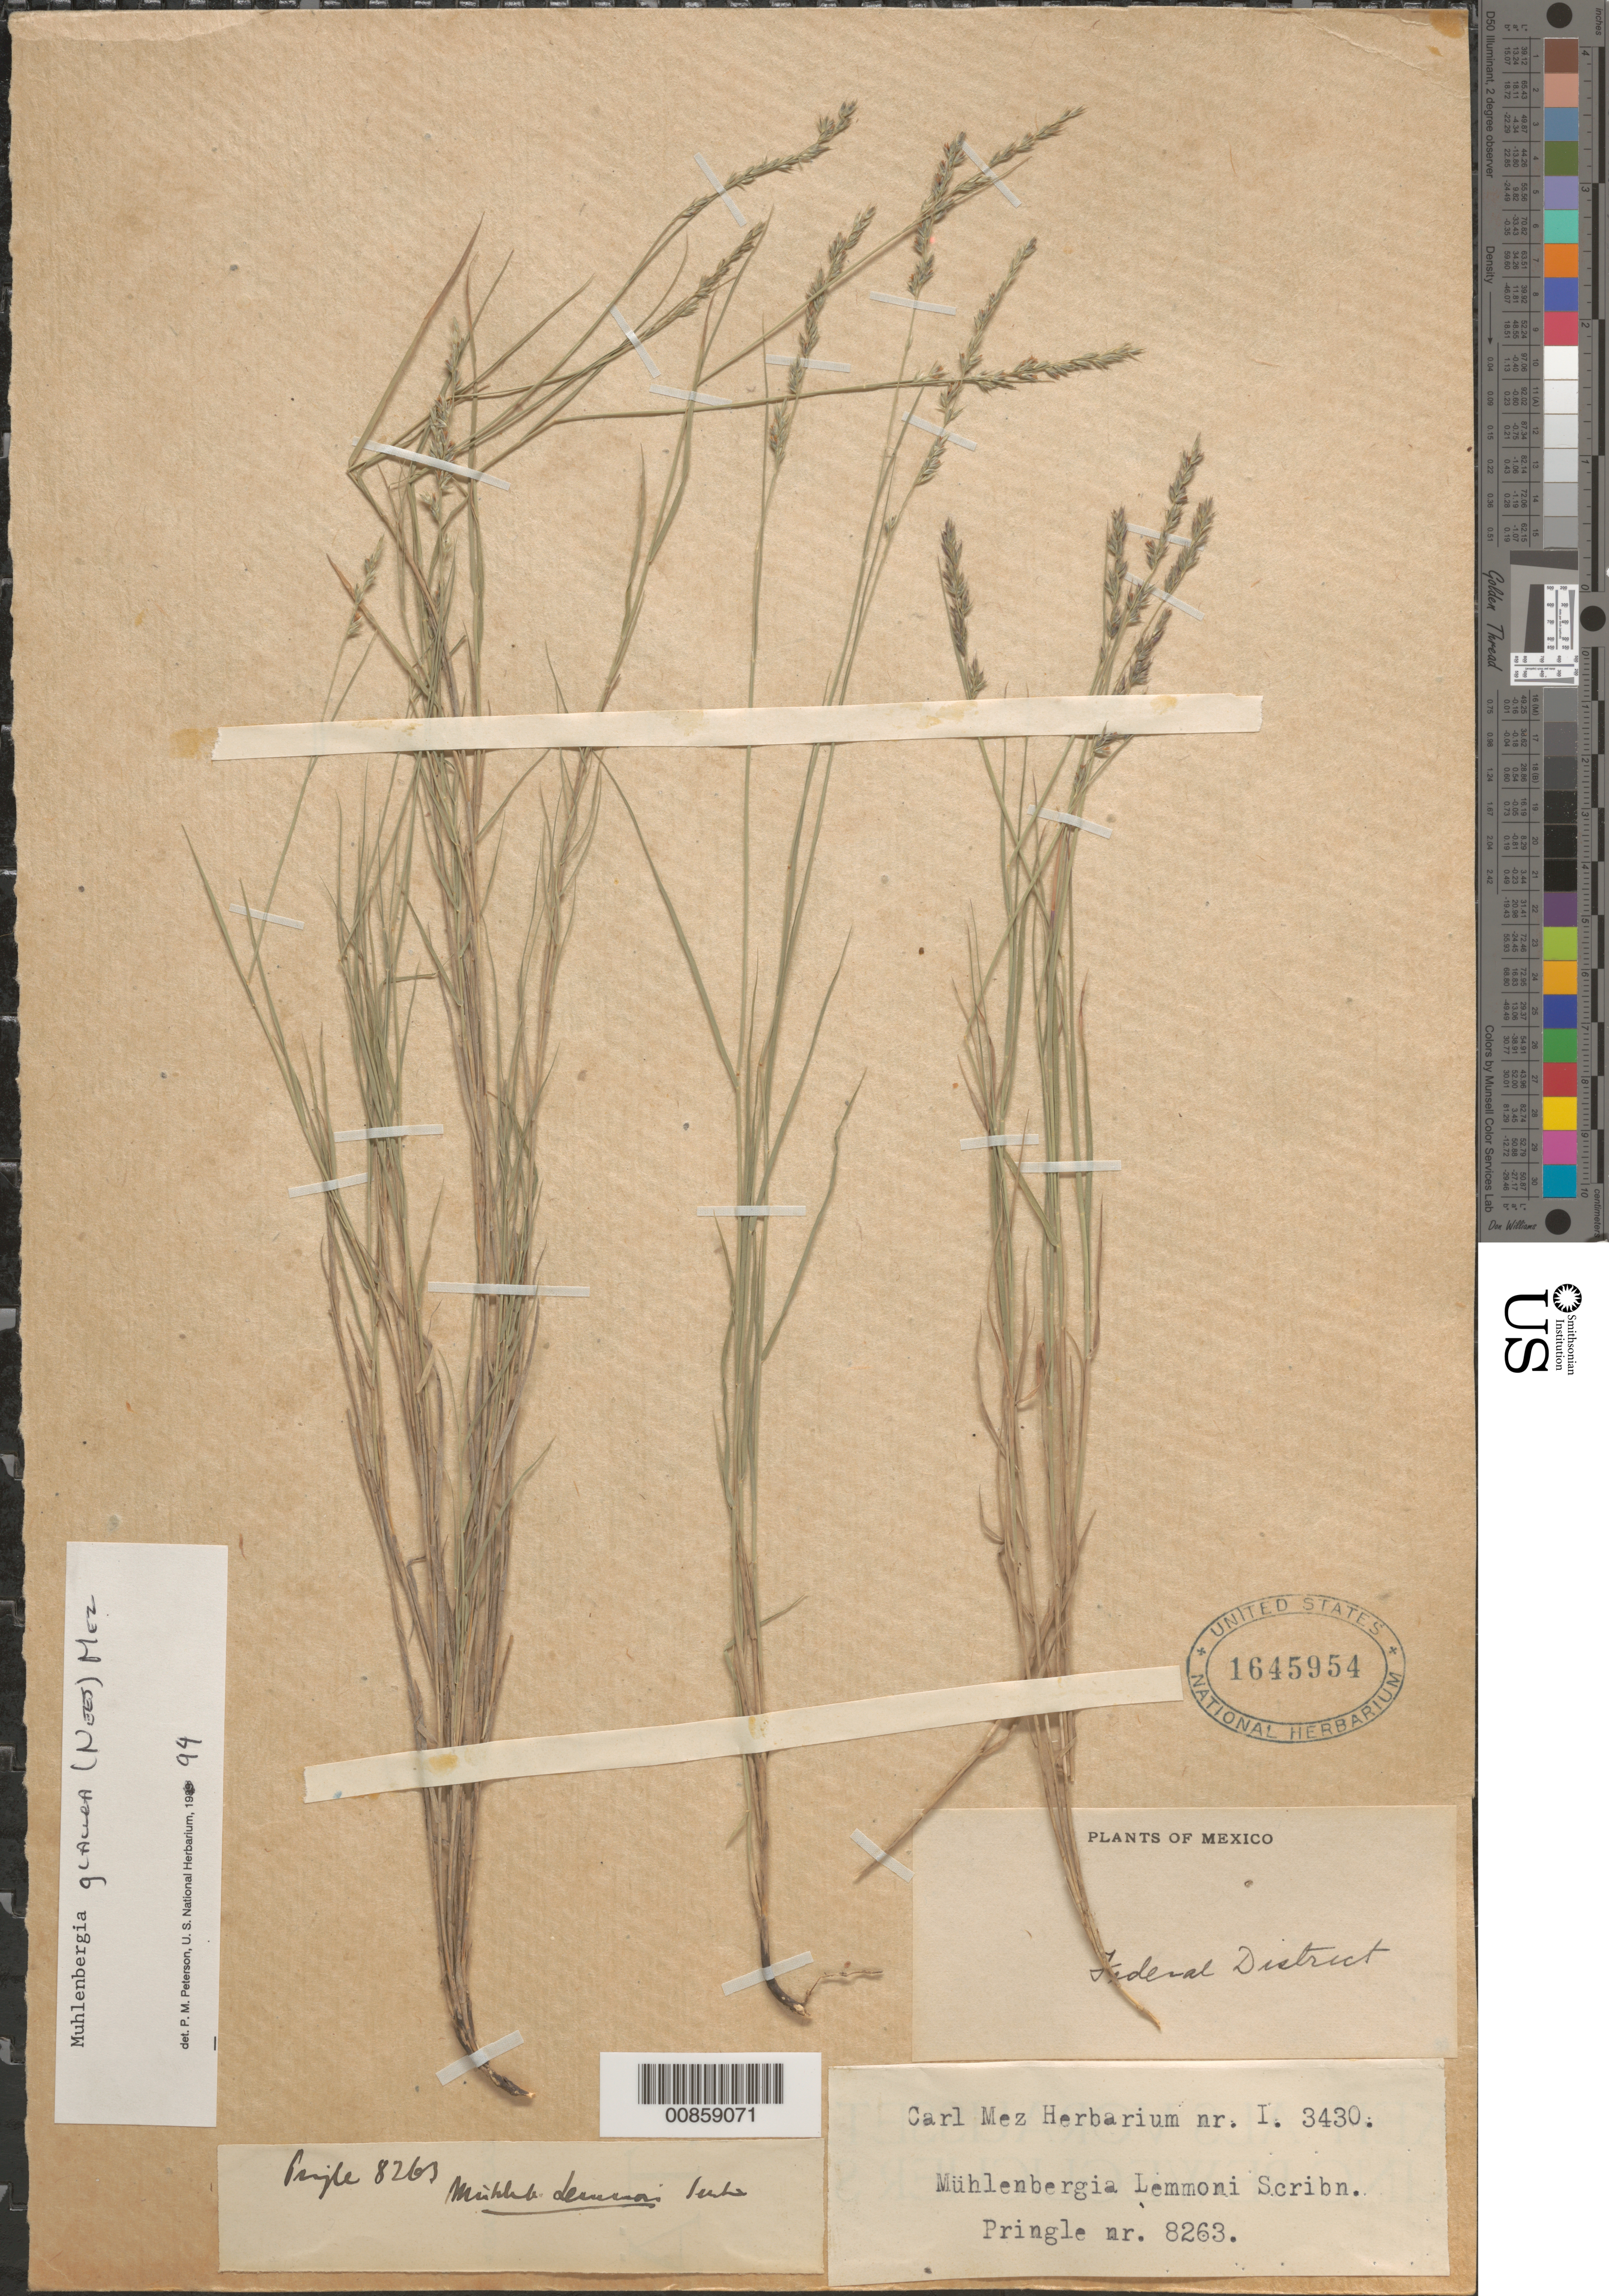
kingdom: Plantae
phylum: Tracheophyta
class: Liliopsida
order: Poales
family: Poaceae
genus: Muhlenbergia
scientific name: Muhlenbergia glauca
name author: (Nees) Mez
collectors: C. G. Pringle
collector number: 8263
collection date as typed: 05 Sep 1899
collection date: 1899-09-05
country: Mexico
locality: Sta Fee' prés Mexico, Delegación Cuajimalpa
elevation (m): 2500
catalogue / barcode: US 1645954